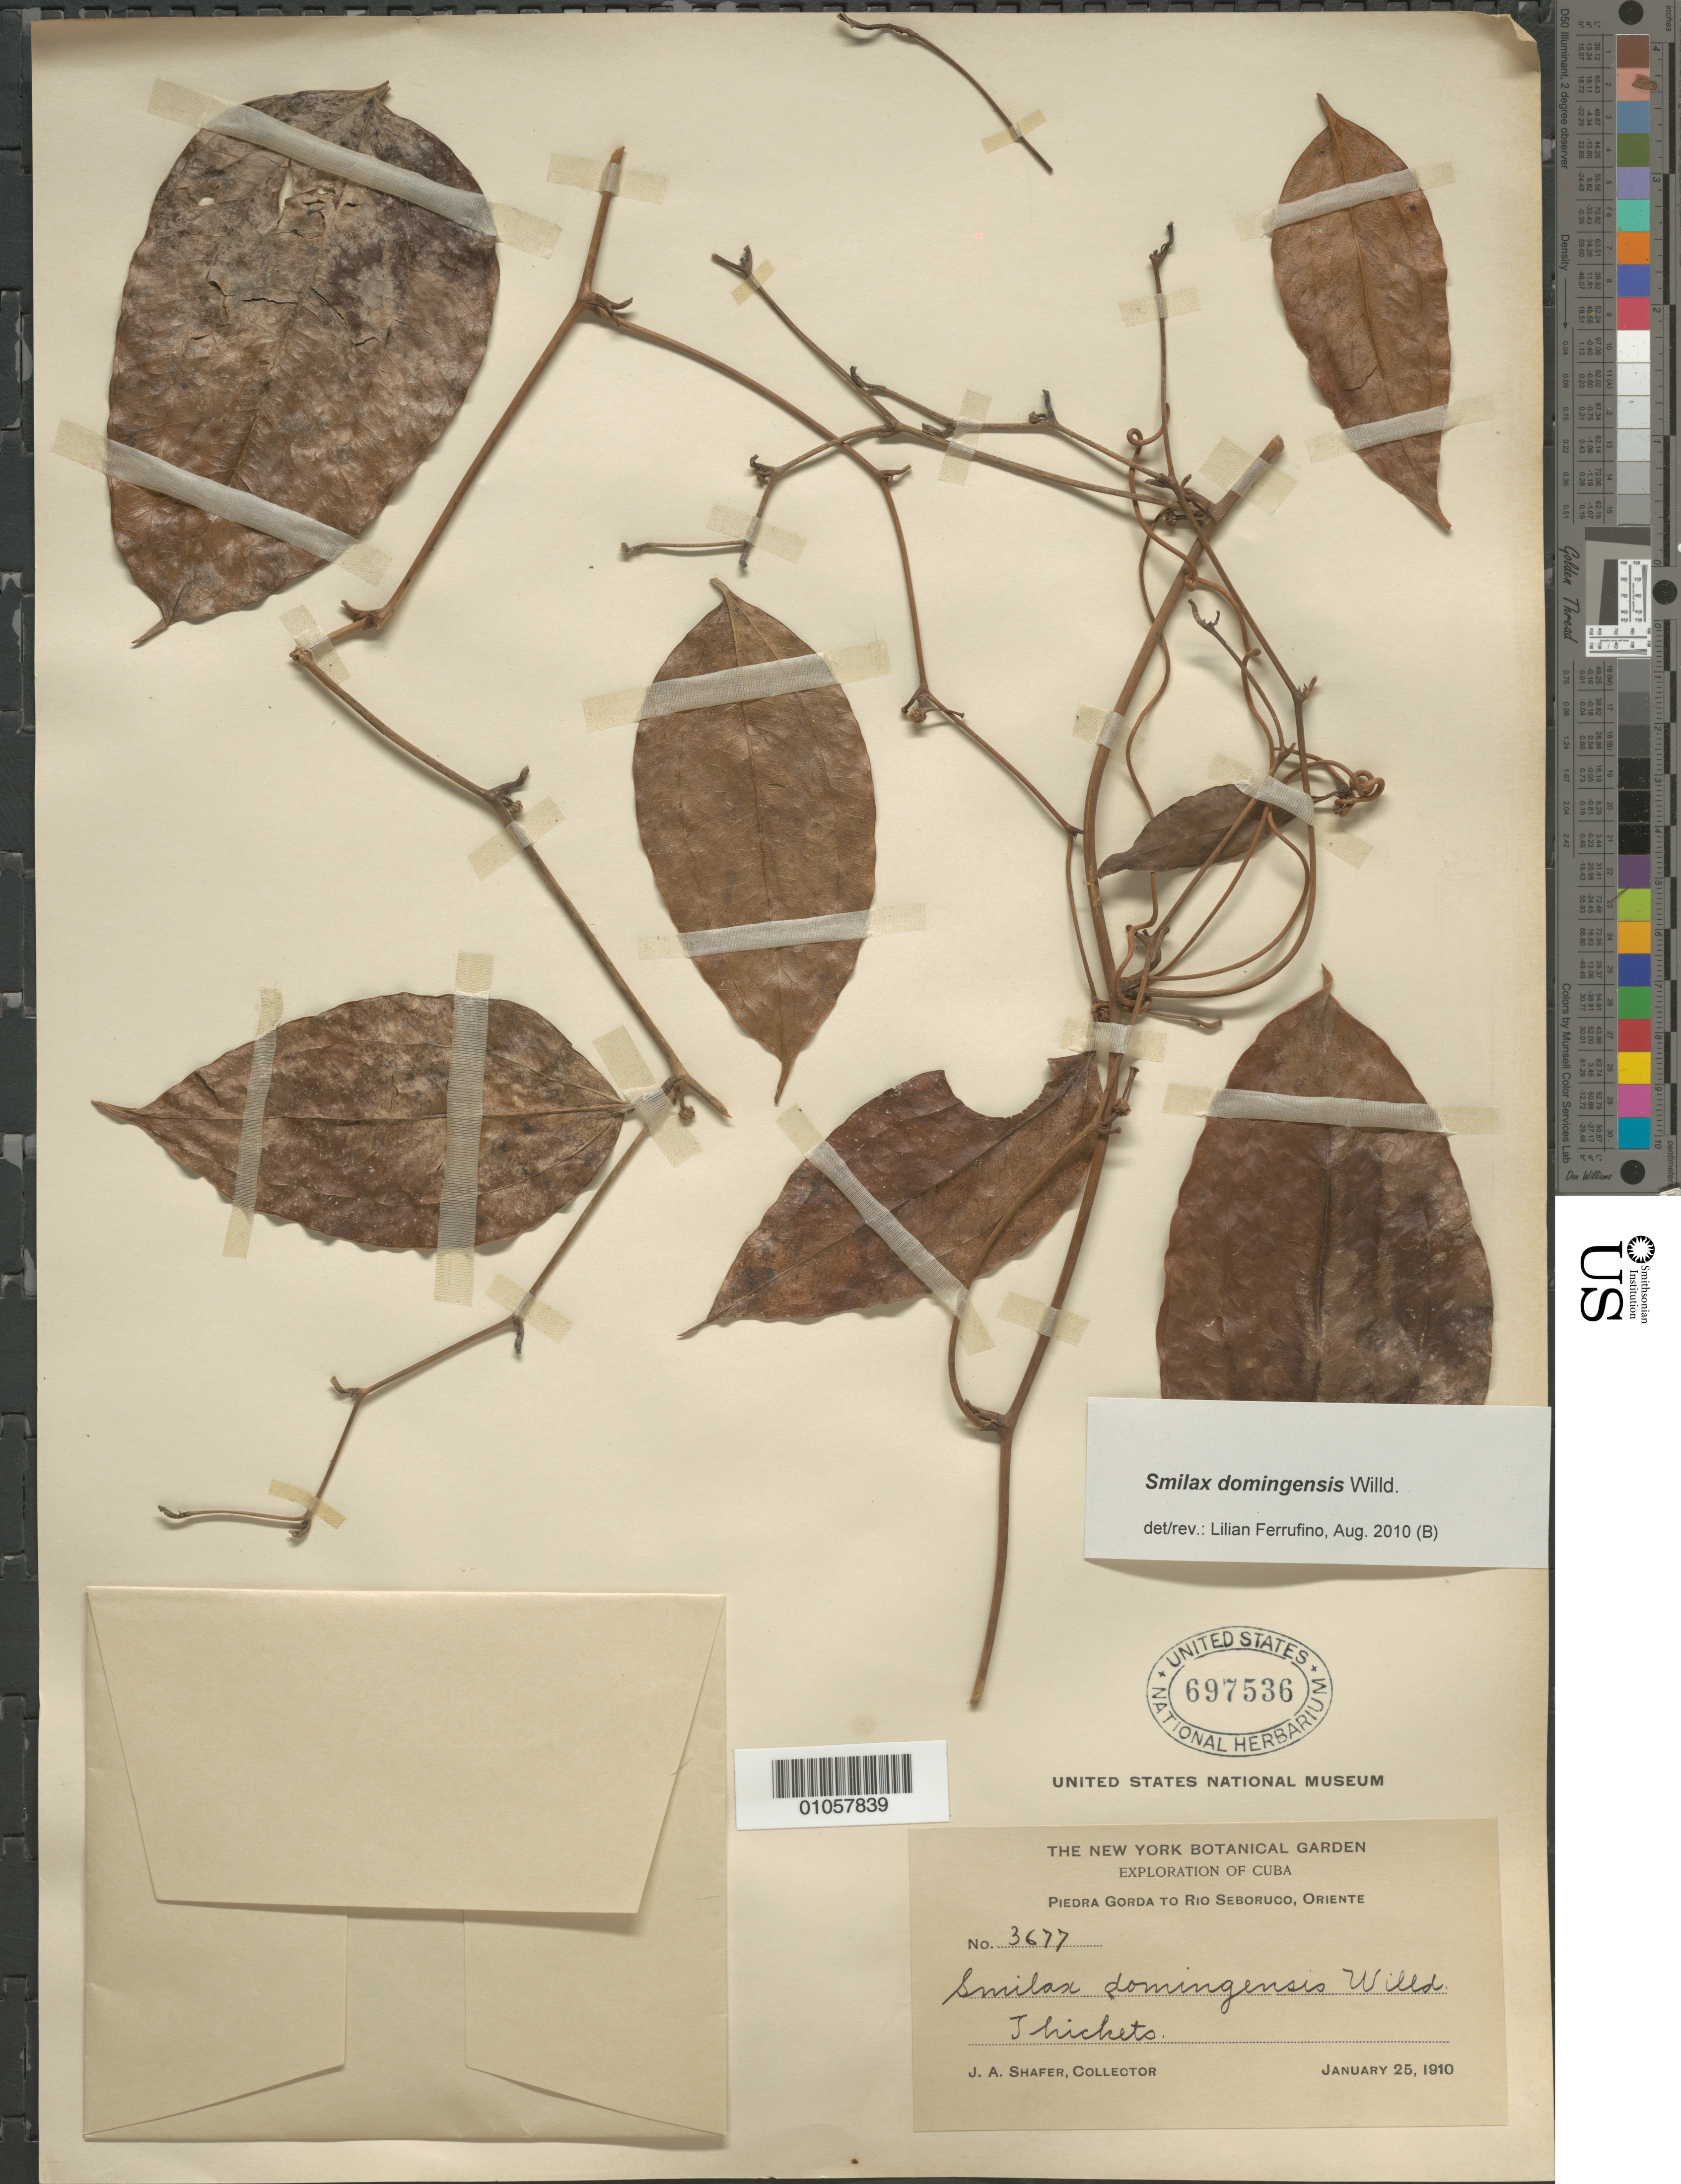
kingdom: Plantae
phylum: Tracheophyta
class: Liliopsida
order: Liliales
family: Smilacaceae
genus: Smilax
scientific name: Smilax domingensis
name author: Willd.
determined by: Ferrufino, L., (USJ), Herbario Universidad de Costa Rica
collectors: J. A. Shafer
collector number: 3677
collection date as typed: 25 Jan 1910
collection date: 1910-01-25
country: Cuba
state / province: Oriente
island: Cuba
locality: Piedra Gorda to Rio Seboruco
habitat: Thickets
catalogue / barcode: US 697536